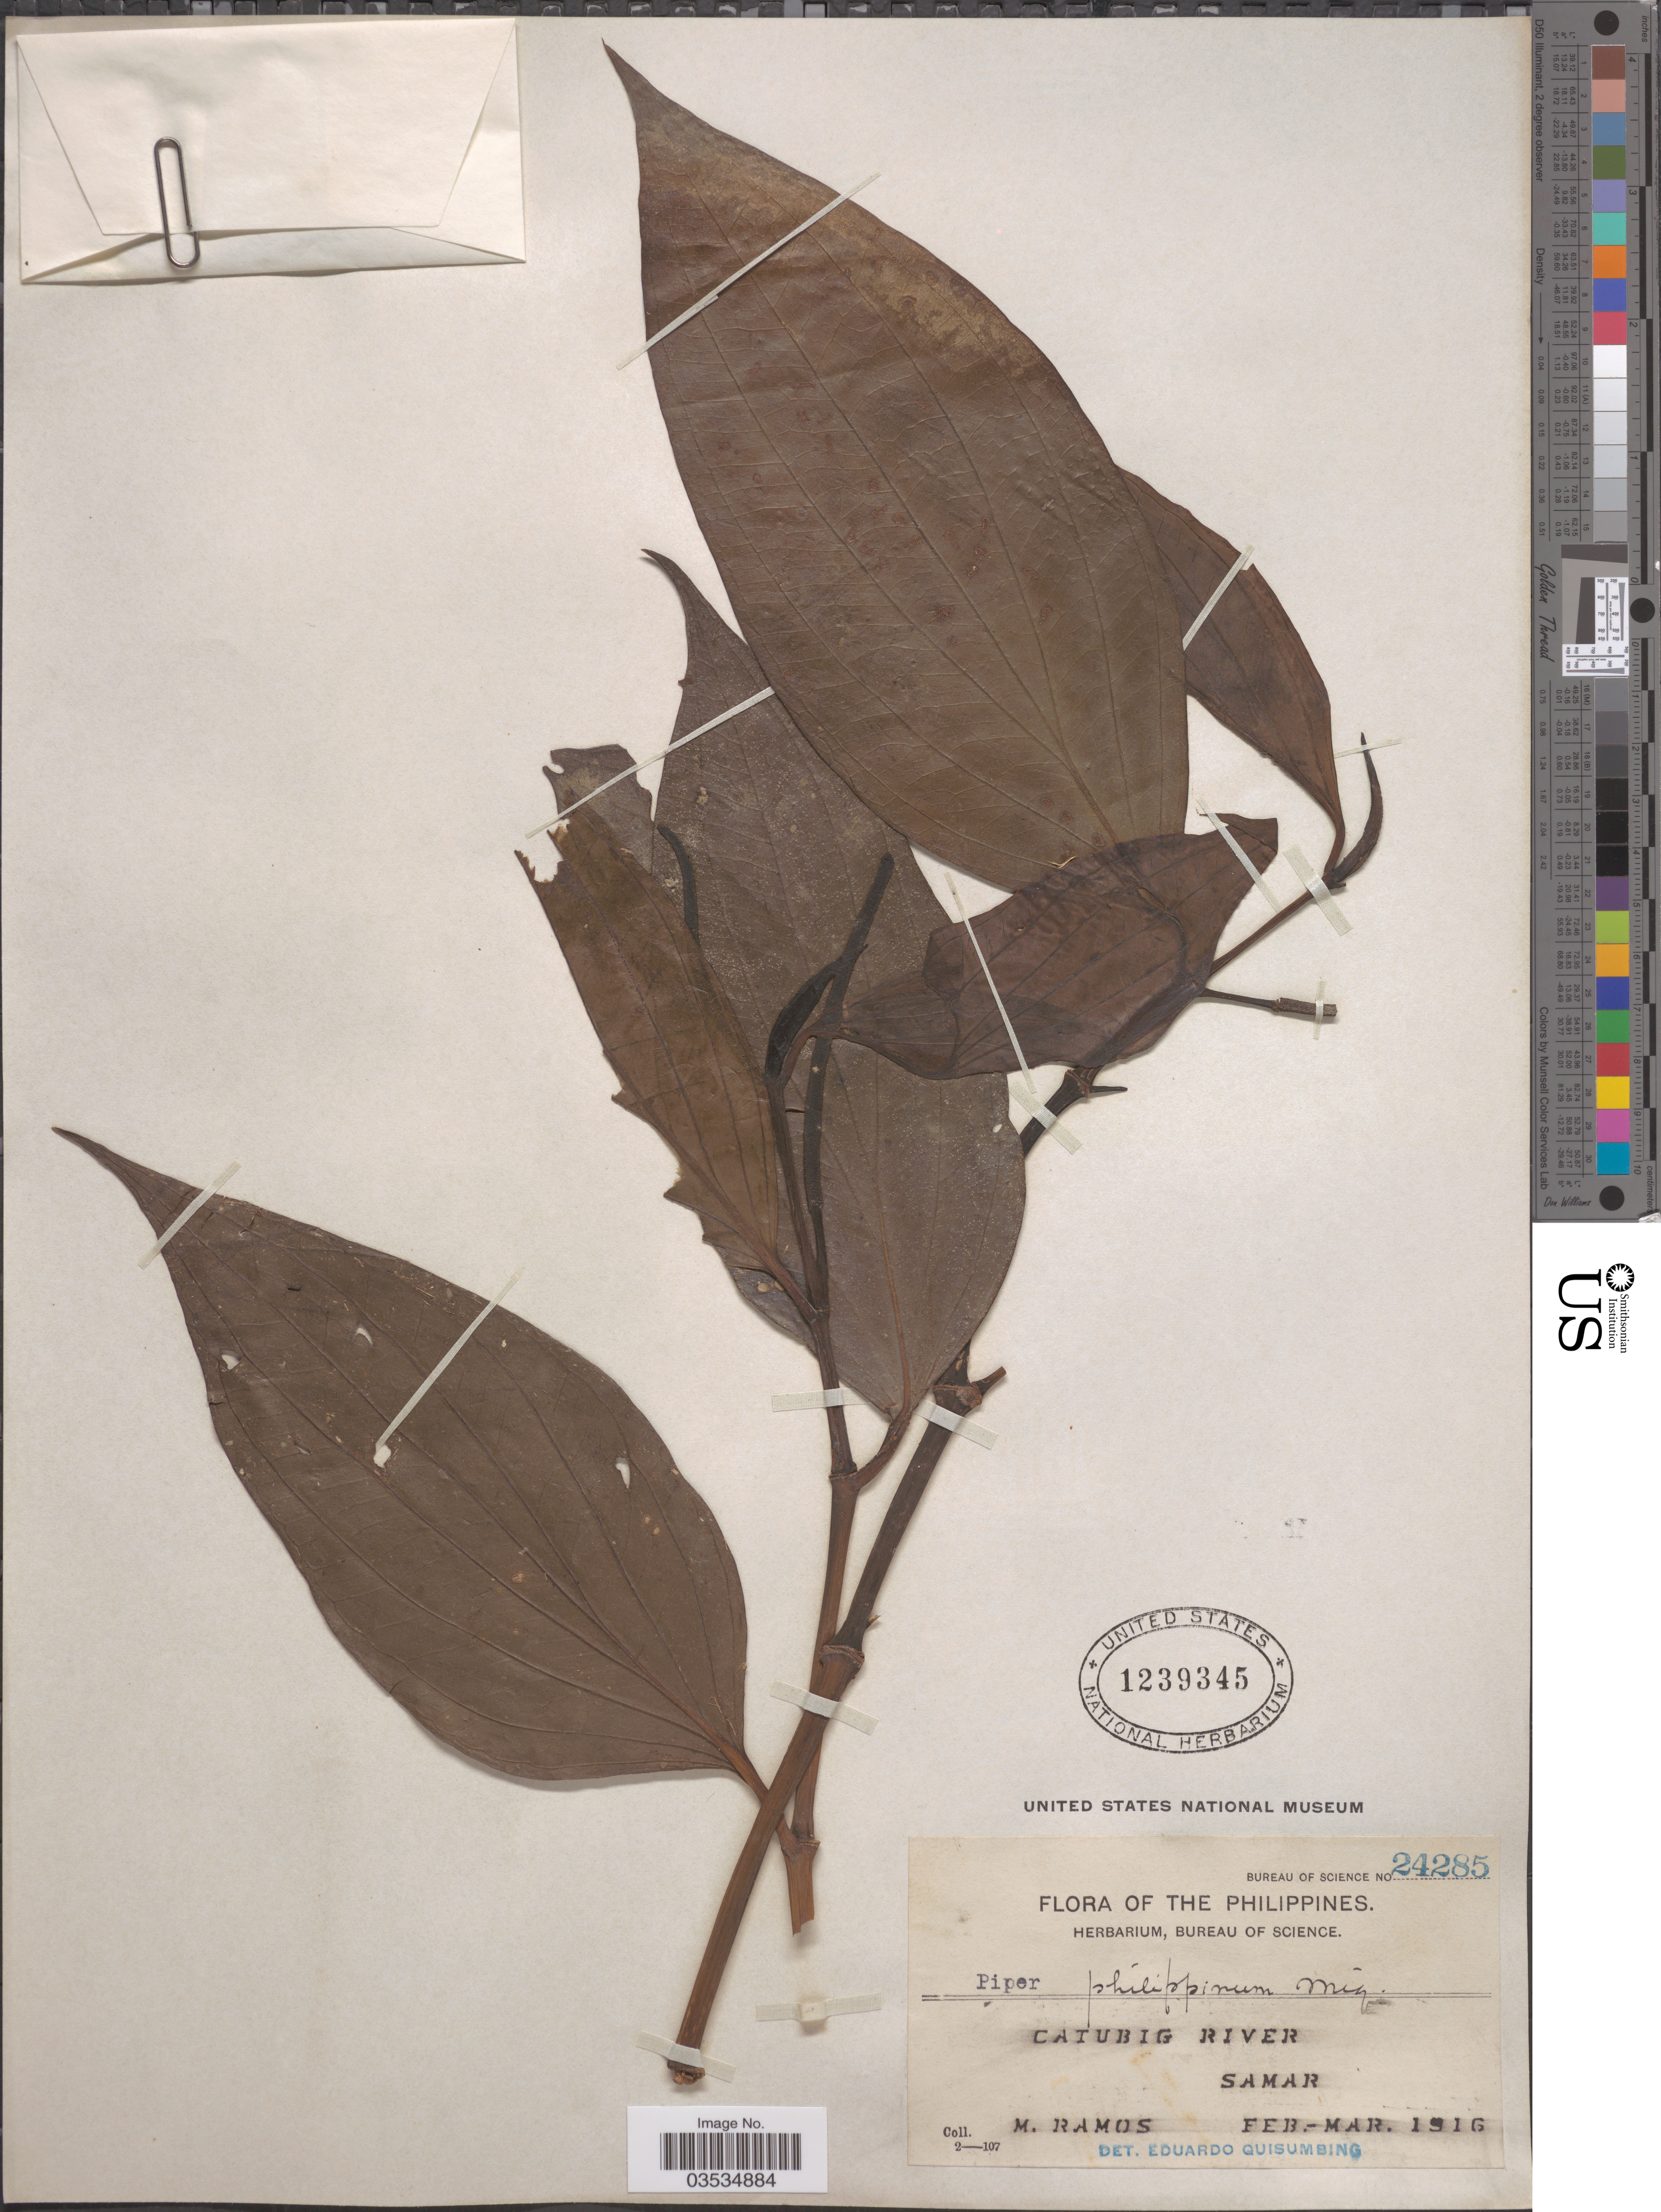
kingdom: Plantae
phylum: Tracheophyta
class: Magnoliopsida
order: Piperales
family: Piperaceae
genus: Piper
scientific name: Piper philippinum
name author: Miq.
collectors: M. Ramos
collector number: Bureau of Science 24285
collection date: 1916-02/1916-03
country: Philippines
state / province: Eastern Visayas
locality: Catubig River. Samar.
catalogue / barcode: US 1239345